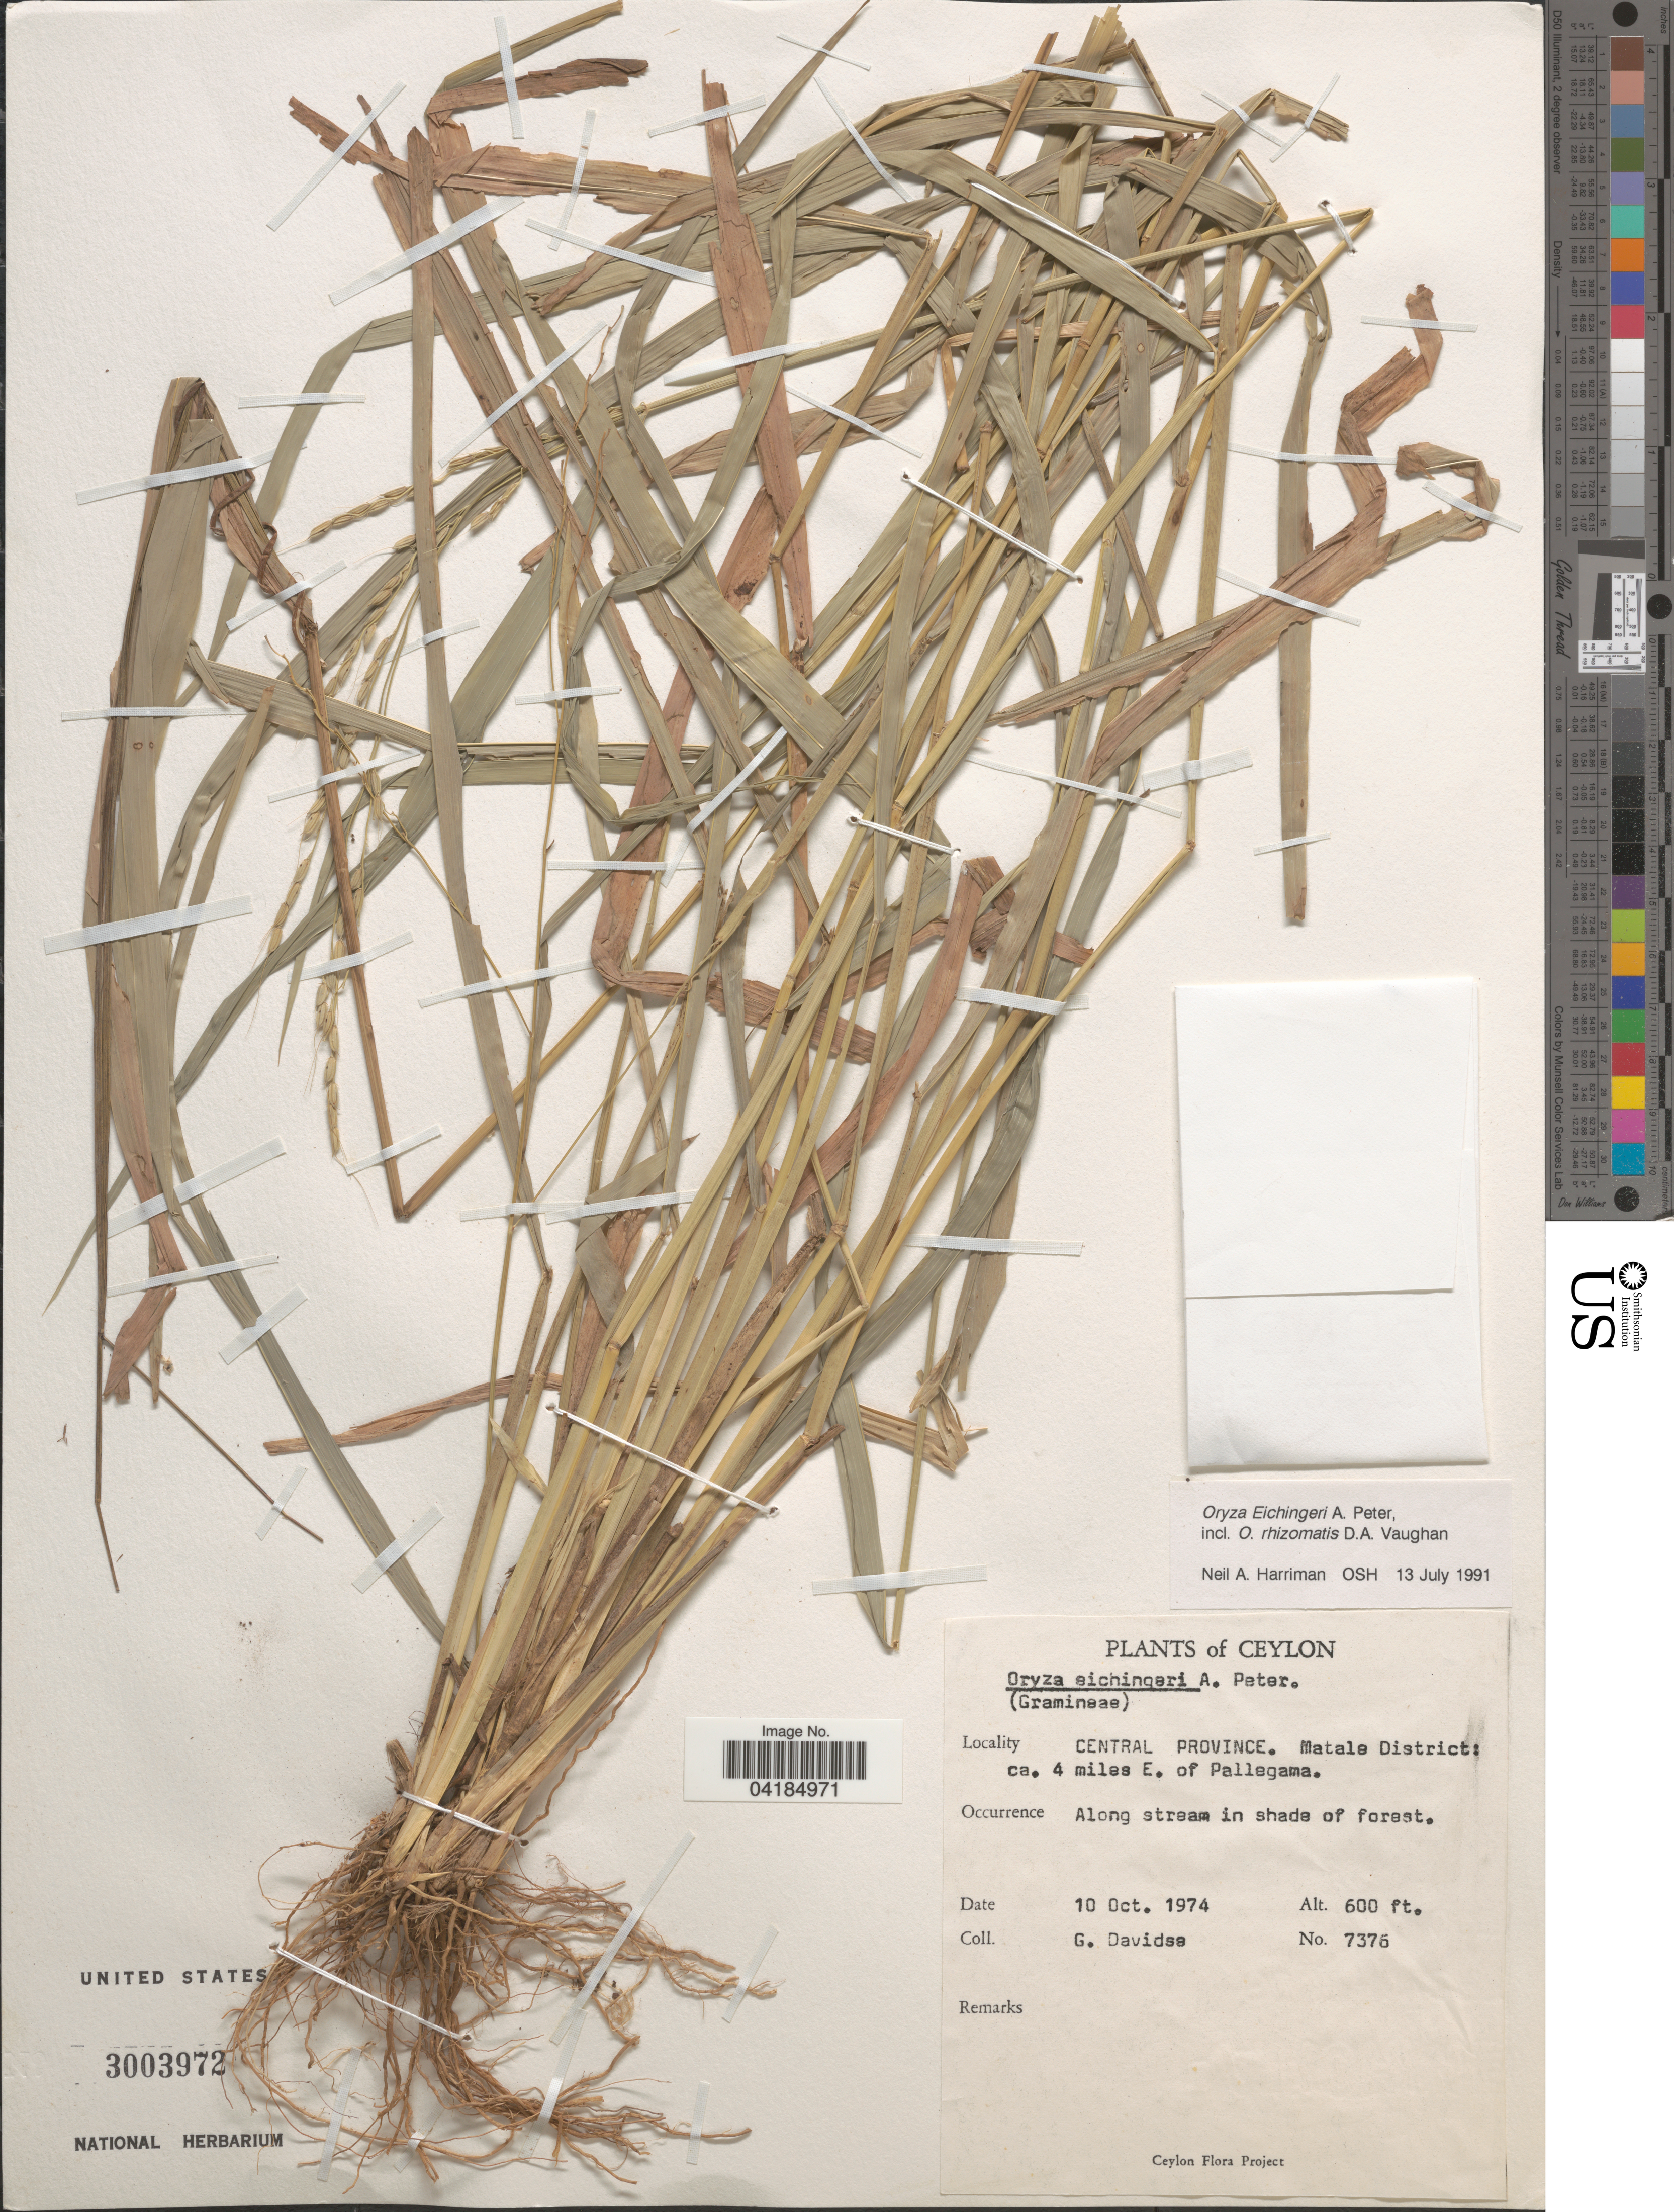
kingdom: Plantae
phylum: Tracheophyta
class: Liliopsida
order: Poales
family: Poaceae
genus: Oryza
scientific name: Oryza eichingeri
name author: Peter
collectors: G. Davidse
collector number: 7376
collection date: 1974-10-10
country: Sri Lanka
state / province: Central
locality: Ceylon. Matale District: ca. 4 miles E. of Pallegama.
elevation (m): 183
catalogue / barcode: US 3003972